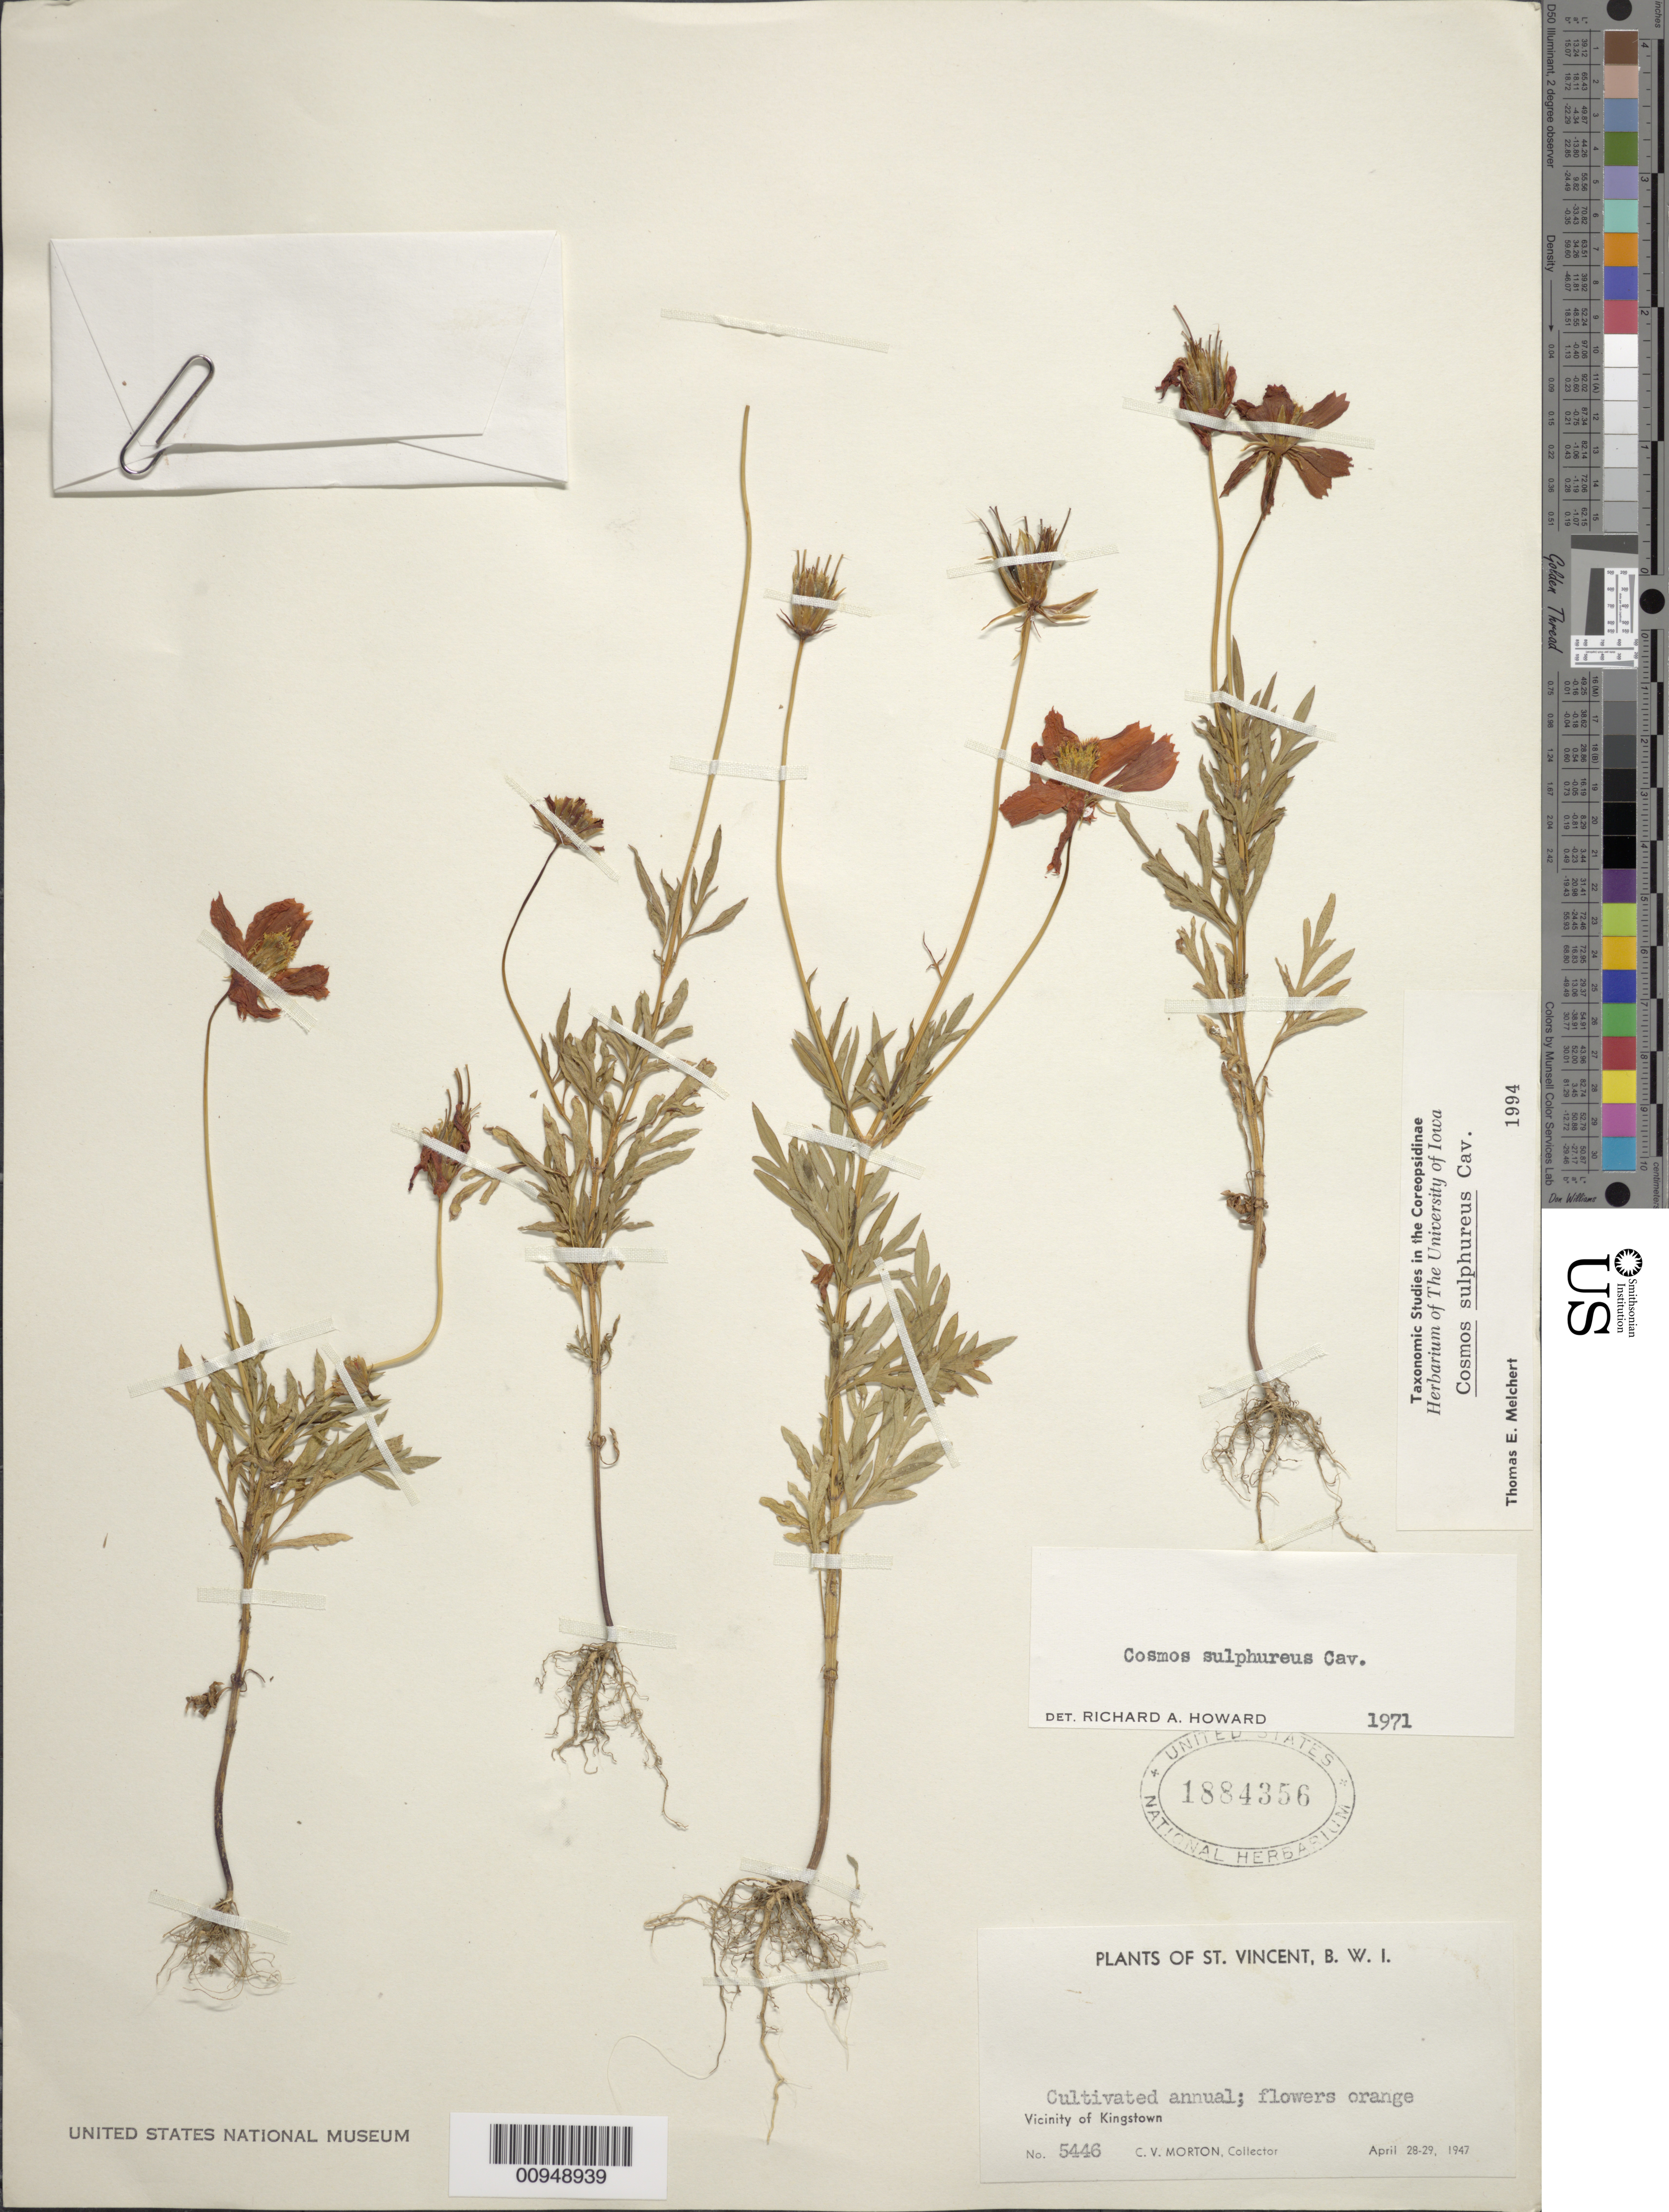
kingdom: Plantae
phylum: Tracheophyta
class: Magnoliopsida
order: Asterales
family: Asteraceae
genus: Cosmos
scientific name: Cosmos sulphureus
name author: Cav.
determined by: Melchert, T. E.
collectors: C. V. Morton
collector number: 5446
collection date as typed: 28 Apr 1947 to 28 Apr 1947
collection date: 1947-04-28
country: St. Vincent - Grenadines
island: St. Vincent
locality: Vicinity of Kingstown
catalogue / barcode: US 1884356